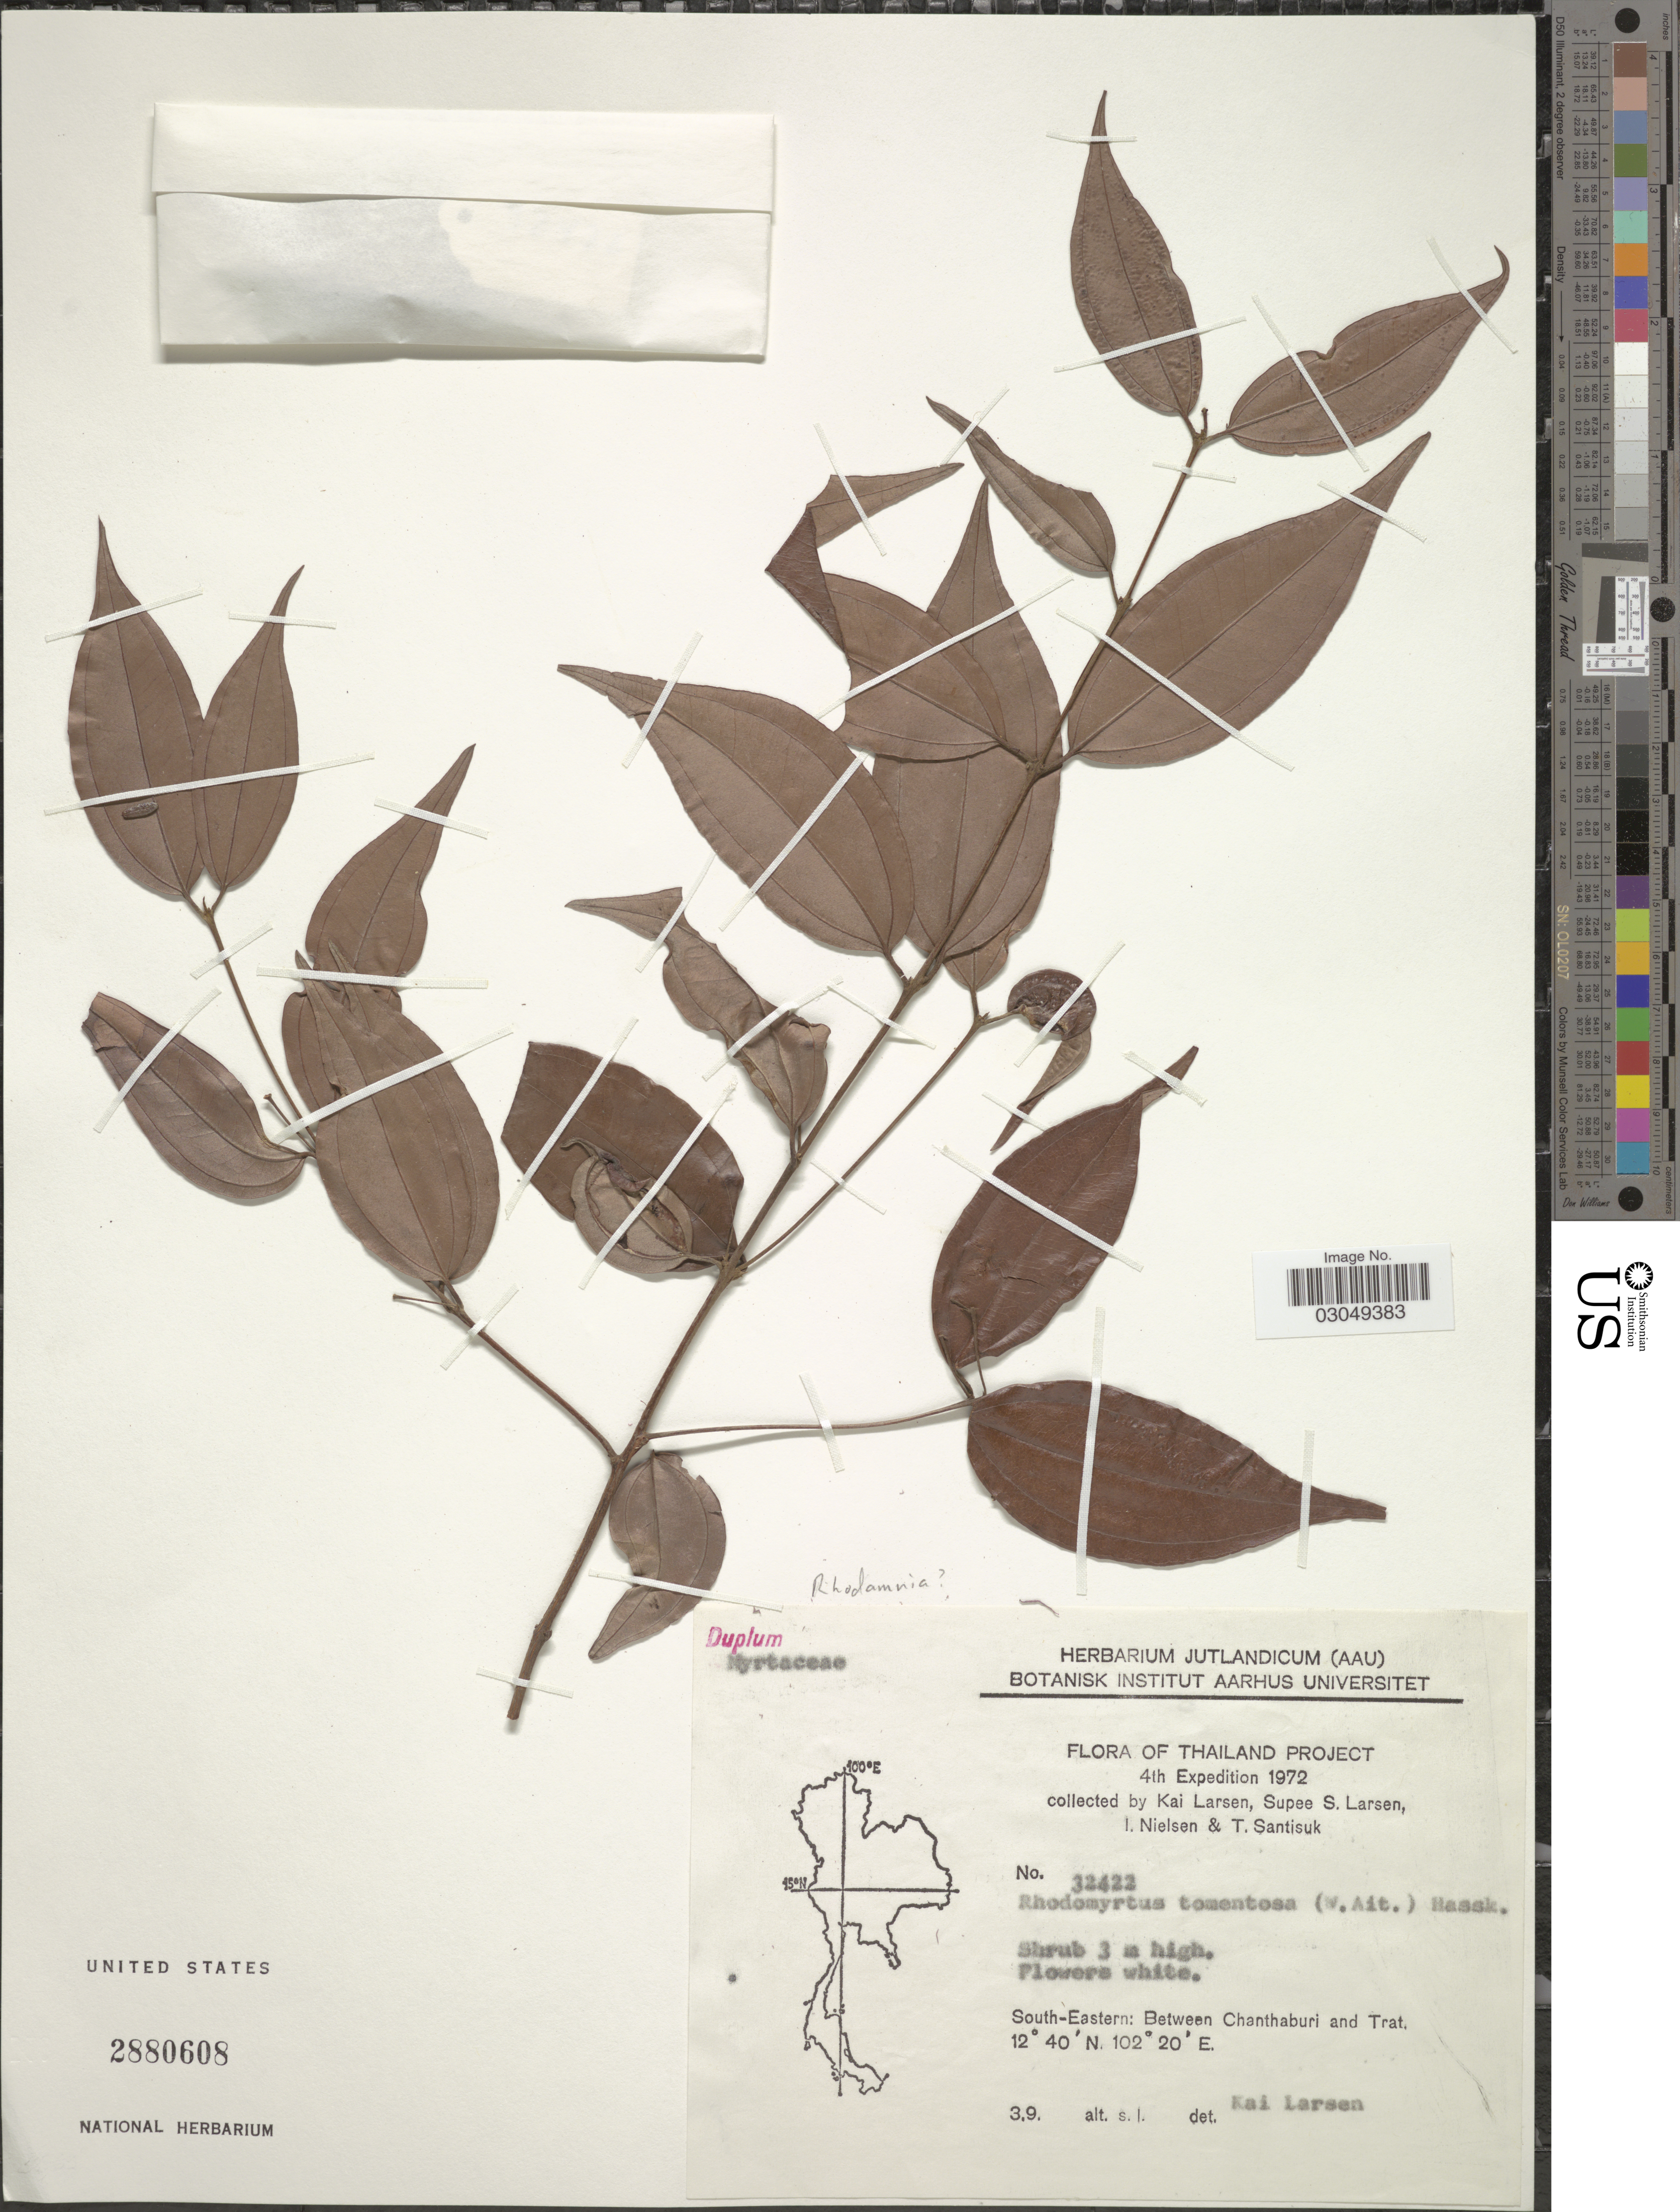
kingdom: Plantae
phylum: Tracheophyta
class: Magnoliopsida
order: Myrtales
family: Myrtaceae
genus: Rhodamnia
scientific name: Rhodamnia sp.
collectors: K. Larsen, S. Larsen, I. Nielsen & T. Santisuk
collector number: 32422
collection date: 1972-09-03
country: Thailand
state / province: Trat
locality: South-Eastern: Between Chanthaburi and Trat.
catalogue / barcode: US 2880608